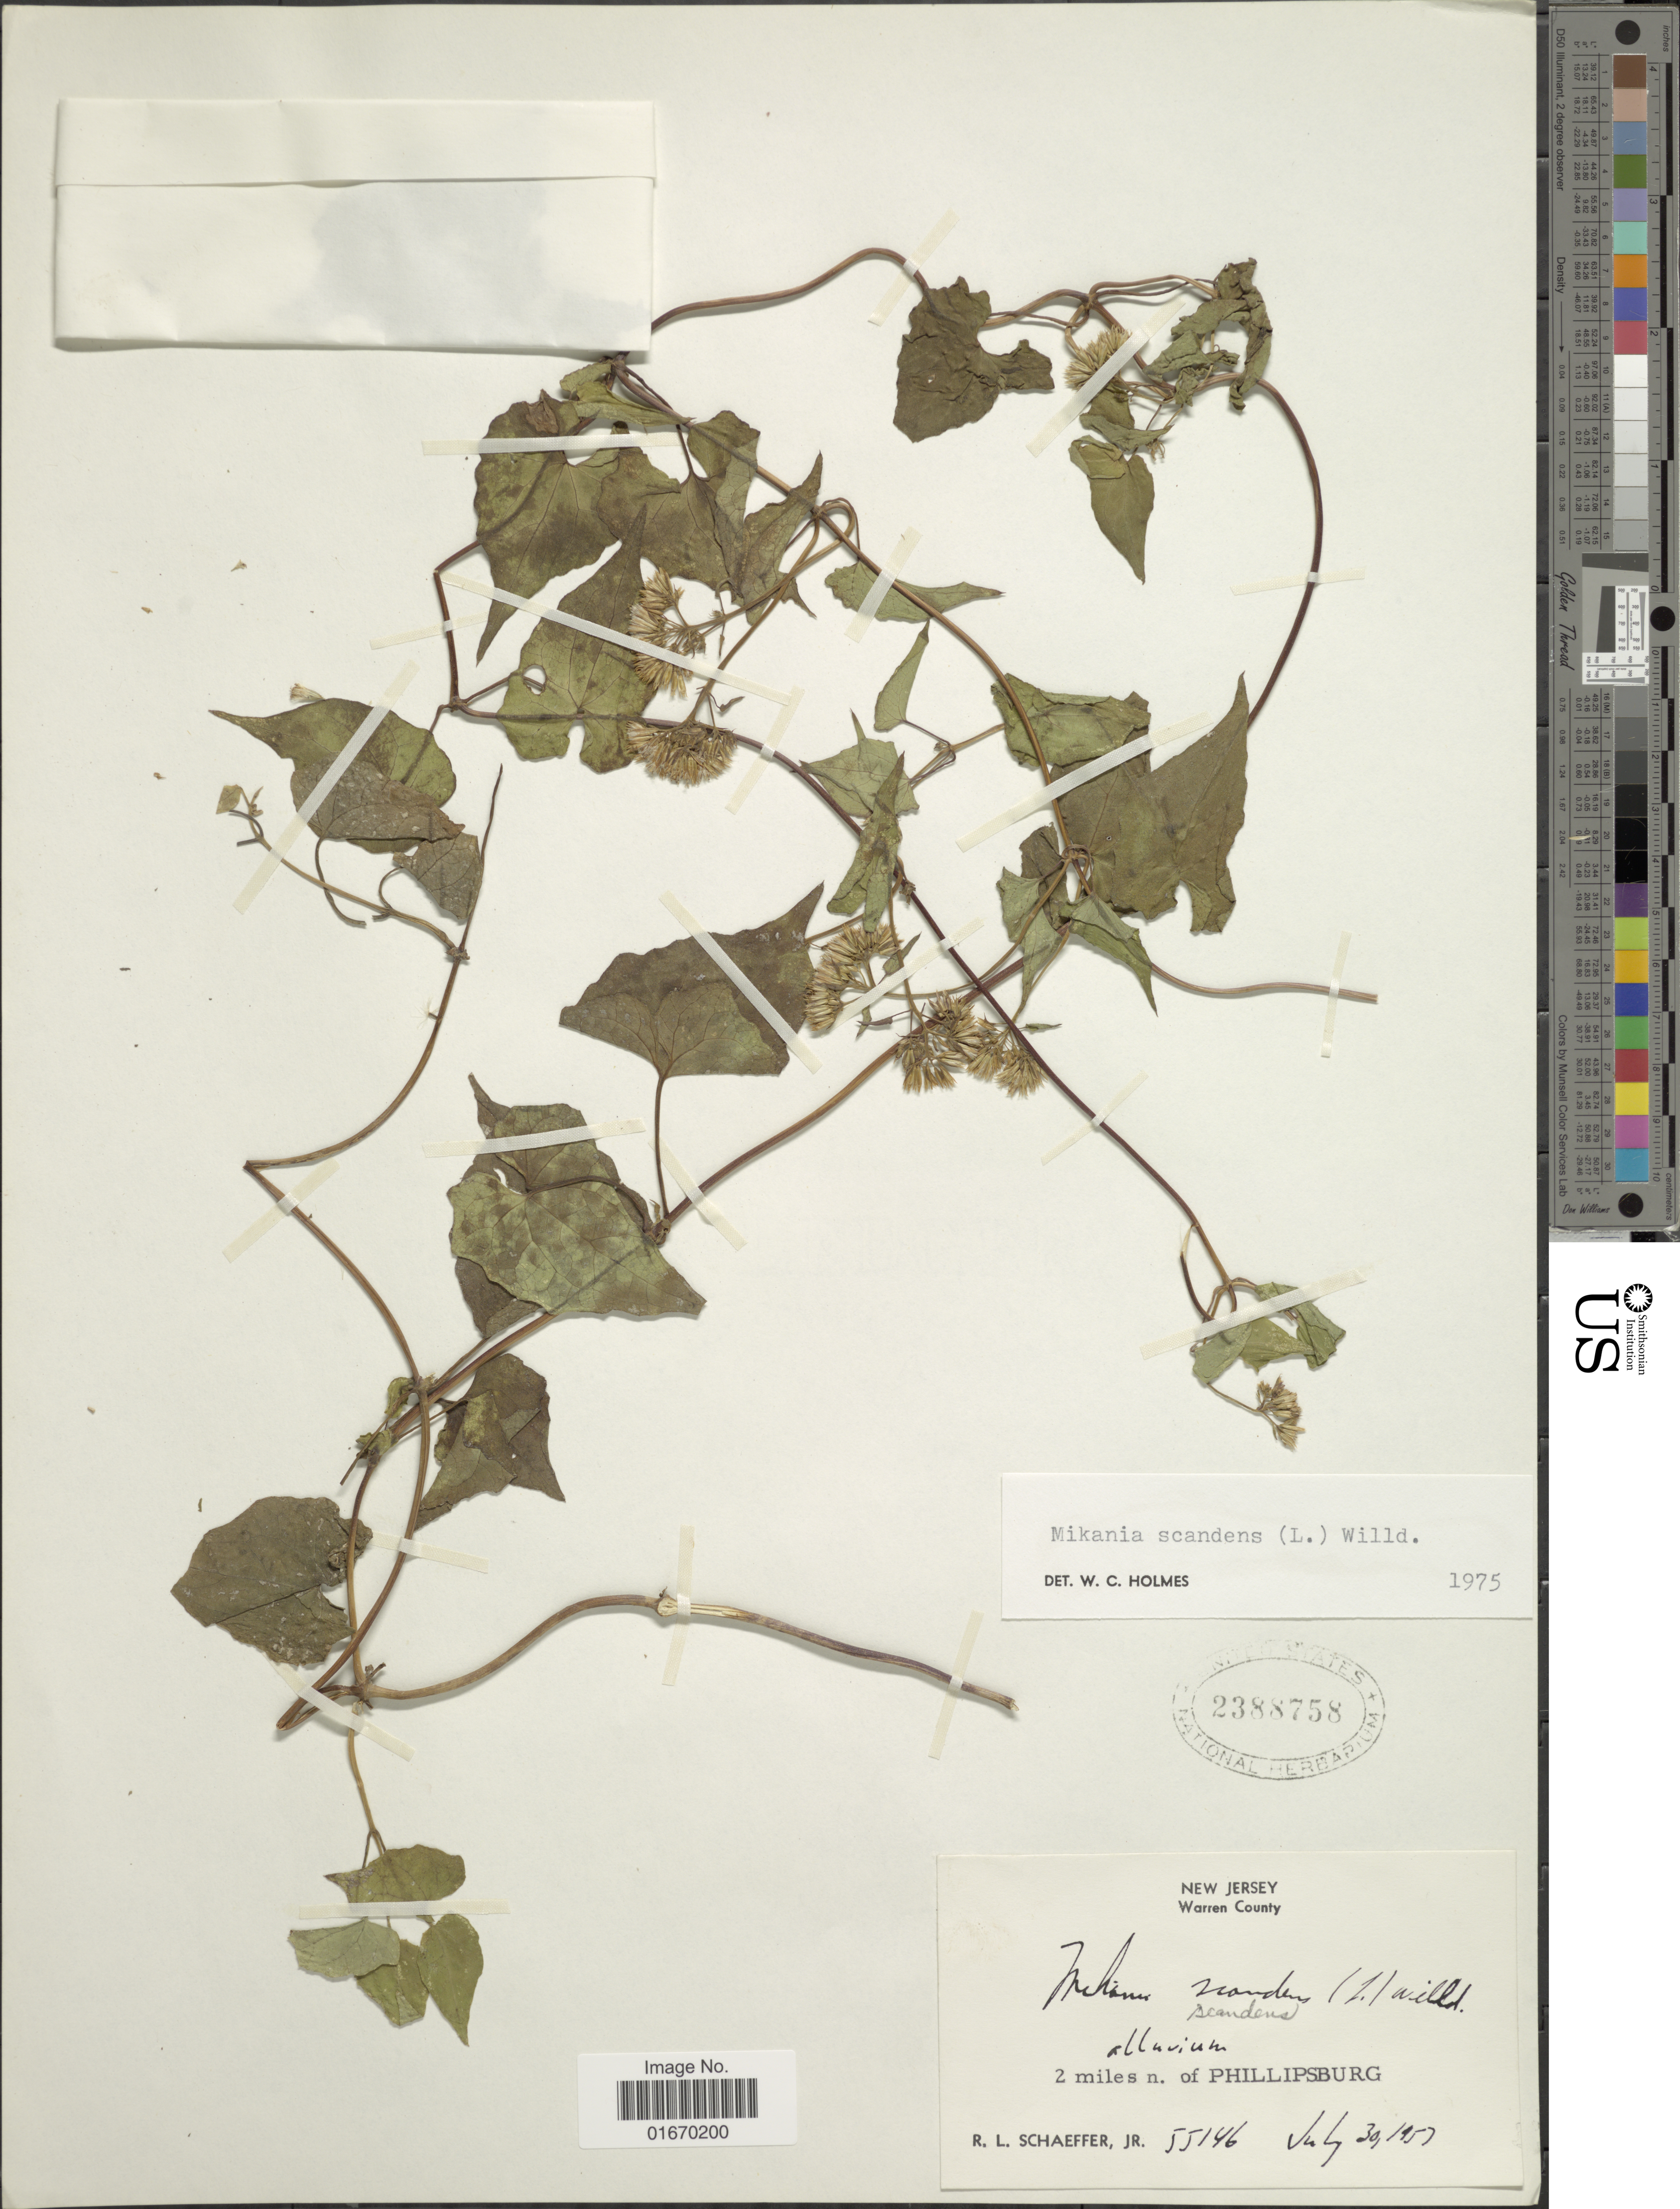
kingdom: Plantae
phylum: Tracheophyta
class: Magnoliopsida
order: Asterales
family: Asteraceae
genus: Mikania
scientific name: Mikania scandens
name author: (L.) Willd.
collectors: R. L. Schaeffer Jr.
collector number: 55146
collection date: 1957-07-30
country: United States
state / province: New Jersey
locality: Warren County, 2 miles n. of Phillipsburg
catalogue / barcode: US 2388758